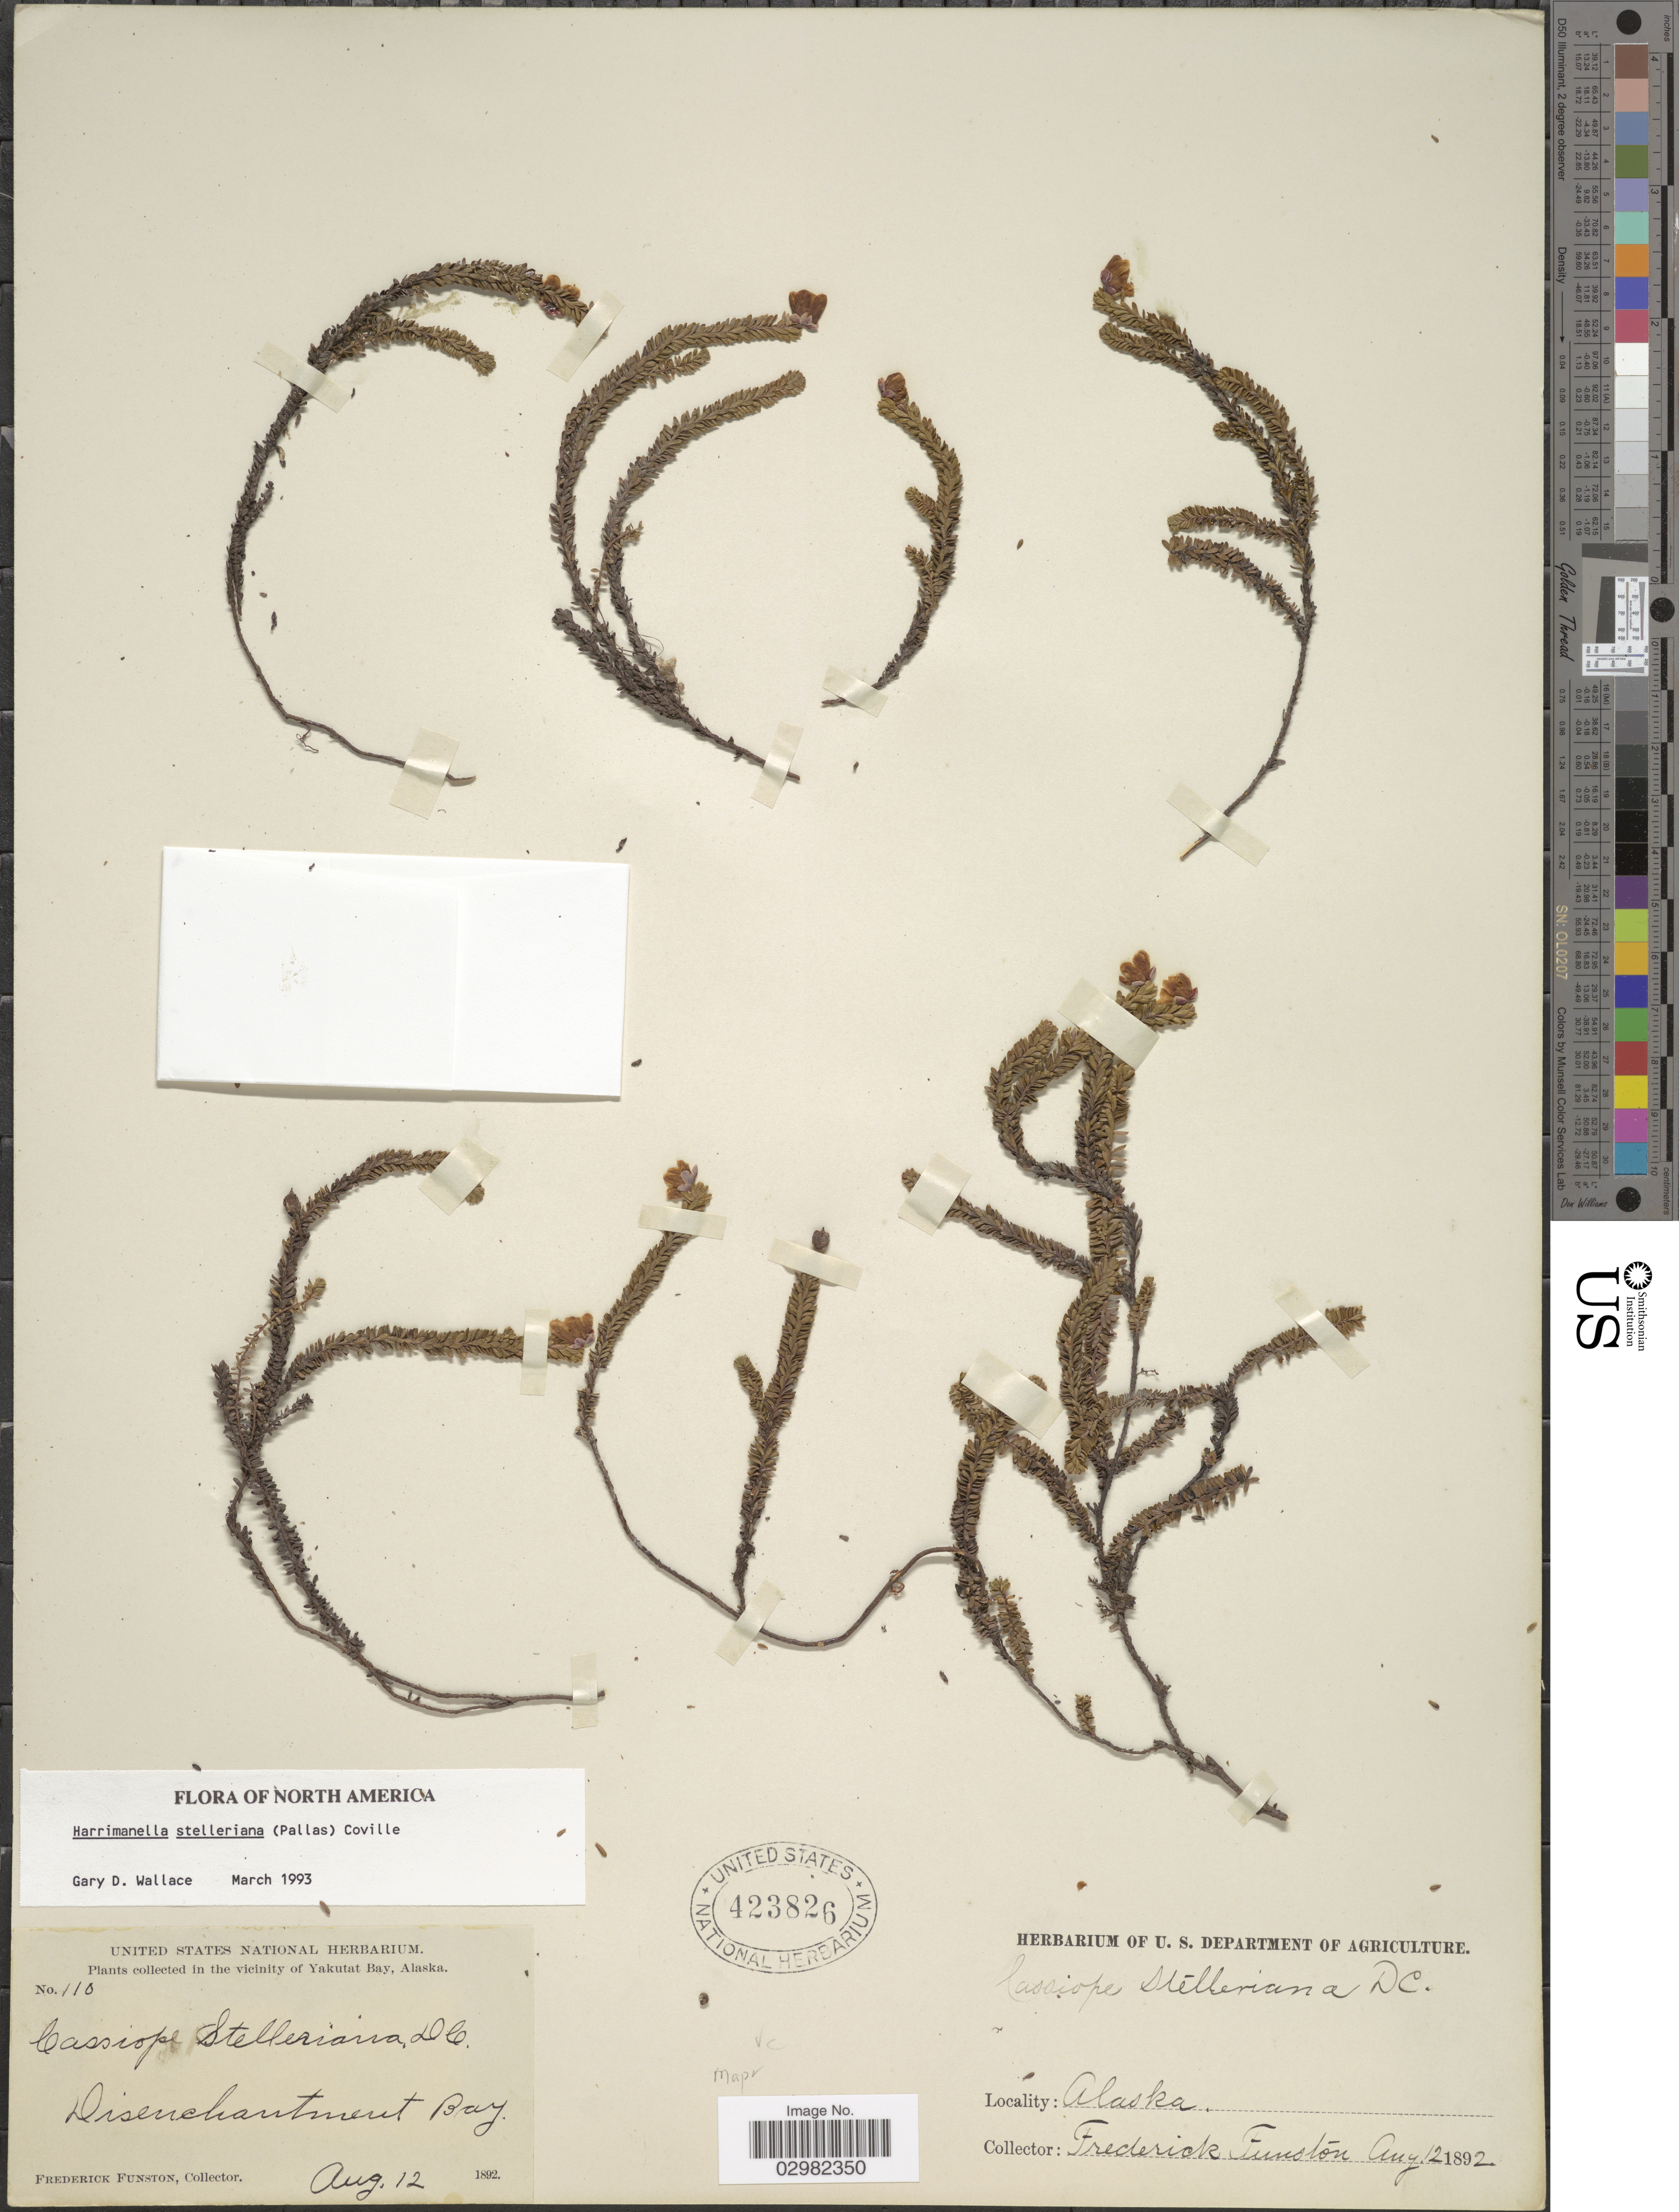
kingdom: Plantae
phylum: Tracheophyta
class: Magnoliopsida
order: Ericales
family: Ericaceae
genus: Harrimanella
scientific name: Harrimanella stelleriana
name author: (Pall.) Coville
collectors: F. Funston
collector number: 110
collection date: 1892-08-12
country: United States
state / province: Alaska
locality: In the vicinity of Yakutat Bay, Disenchantment Bay.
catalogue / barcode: US 423826